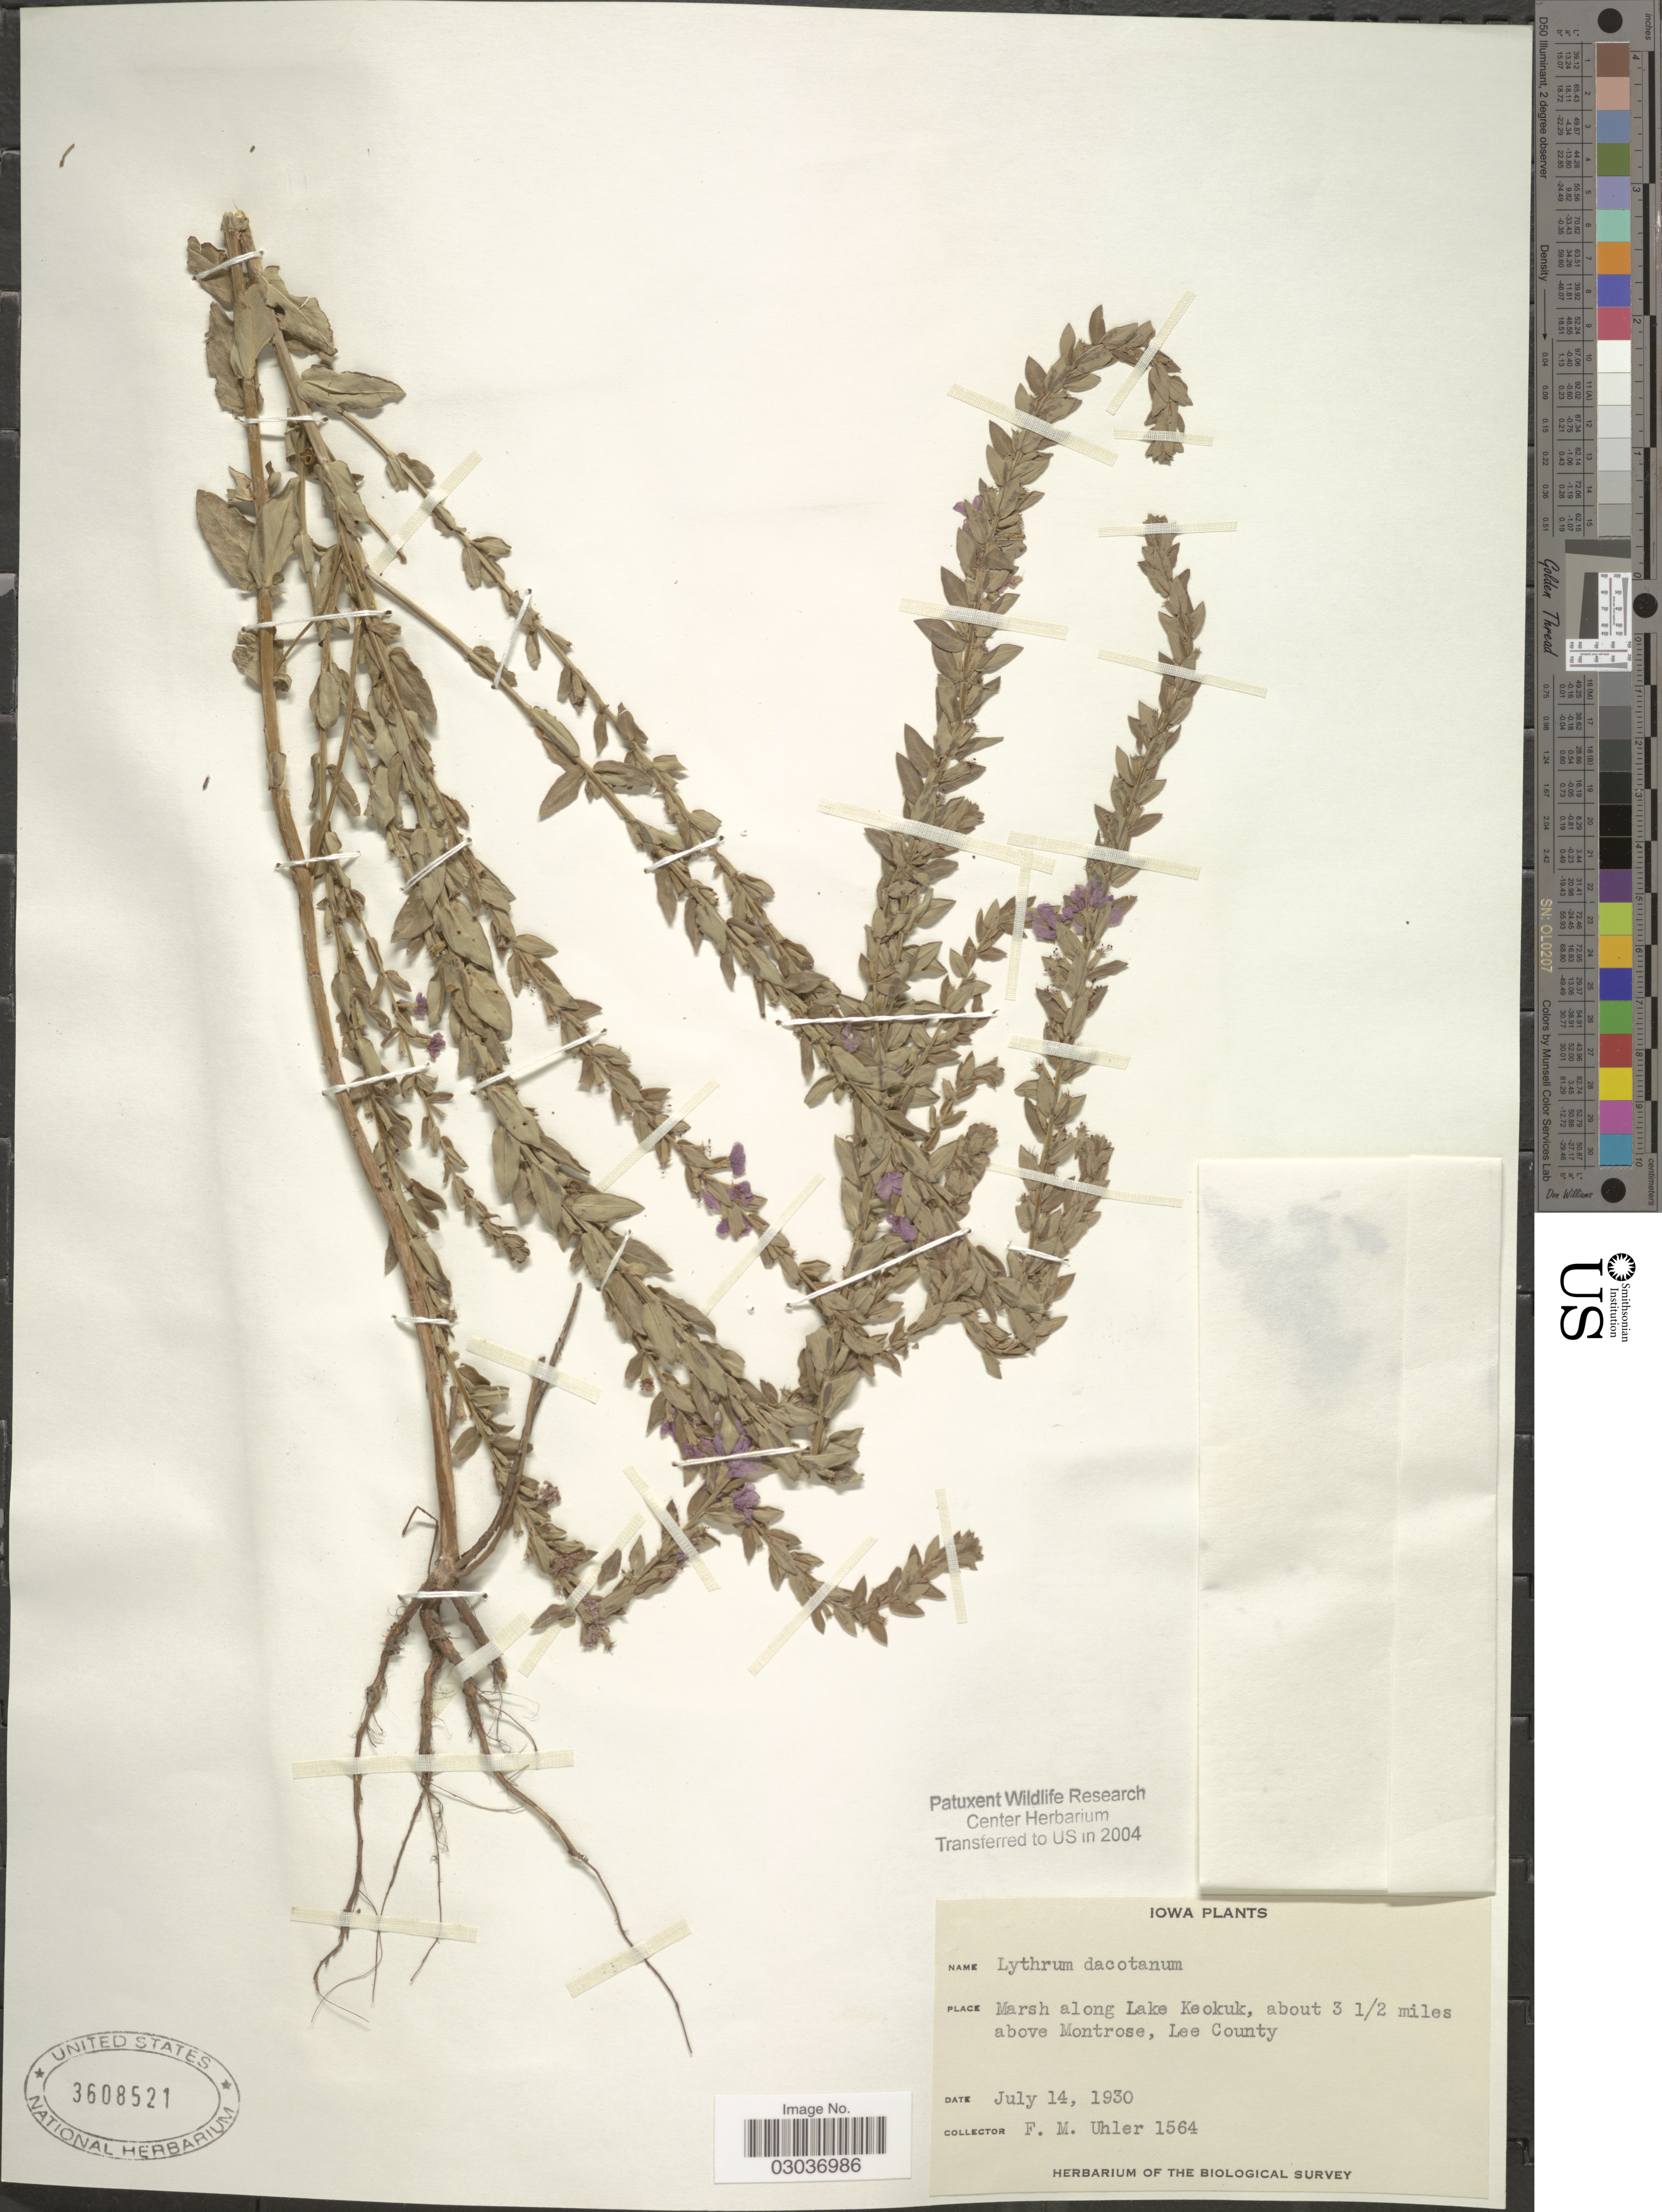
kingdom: Plantae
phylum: Tracheophyta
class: Magnoliopsida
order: Myrtales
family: Lythraceae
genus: Lythrum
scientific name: Lythrum dacotanum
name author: Nieuwl.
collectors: F. M. Uhler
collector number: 1564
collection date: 1930-07-14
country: United States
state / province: Iowa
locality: Marsh along Lake Keokuk, about 3½ miles above Montrose, Lee County.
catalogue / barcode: US 3608521